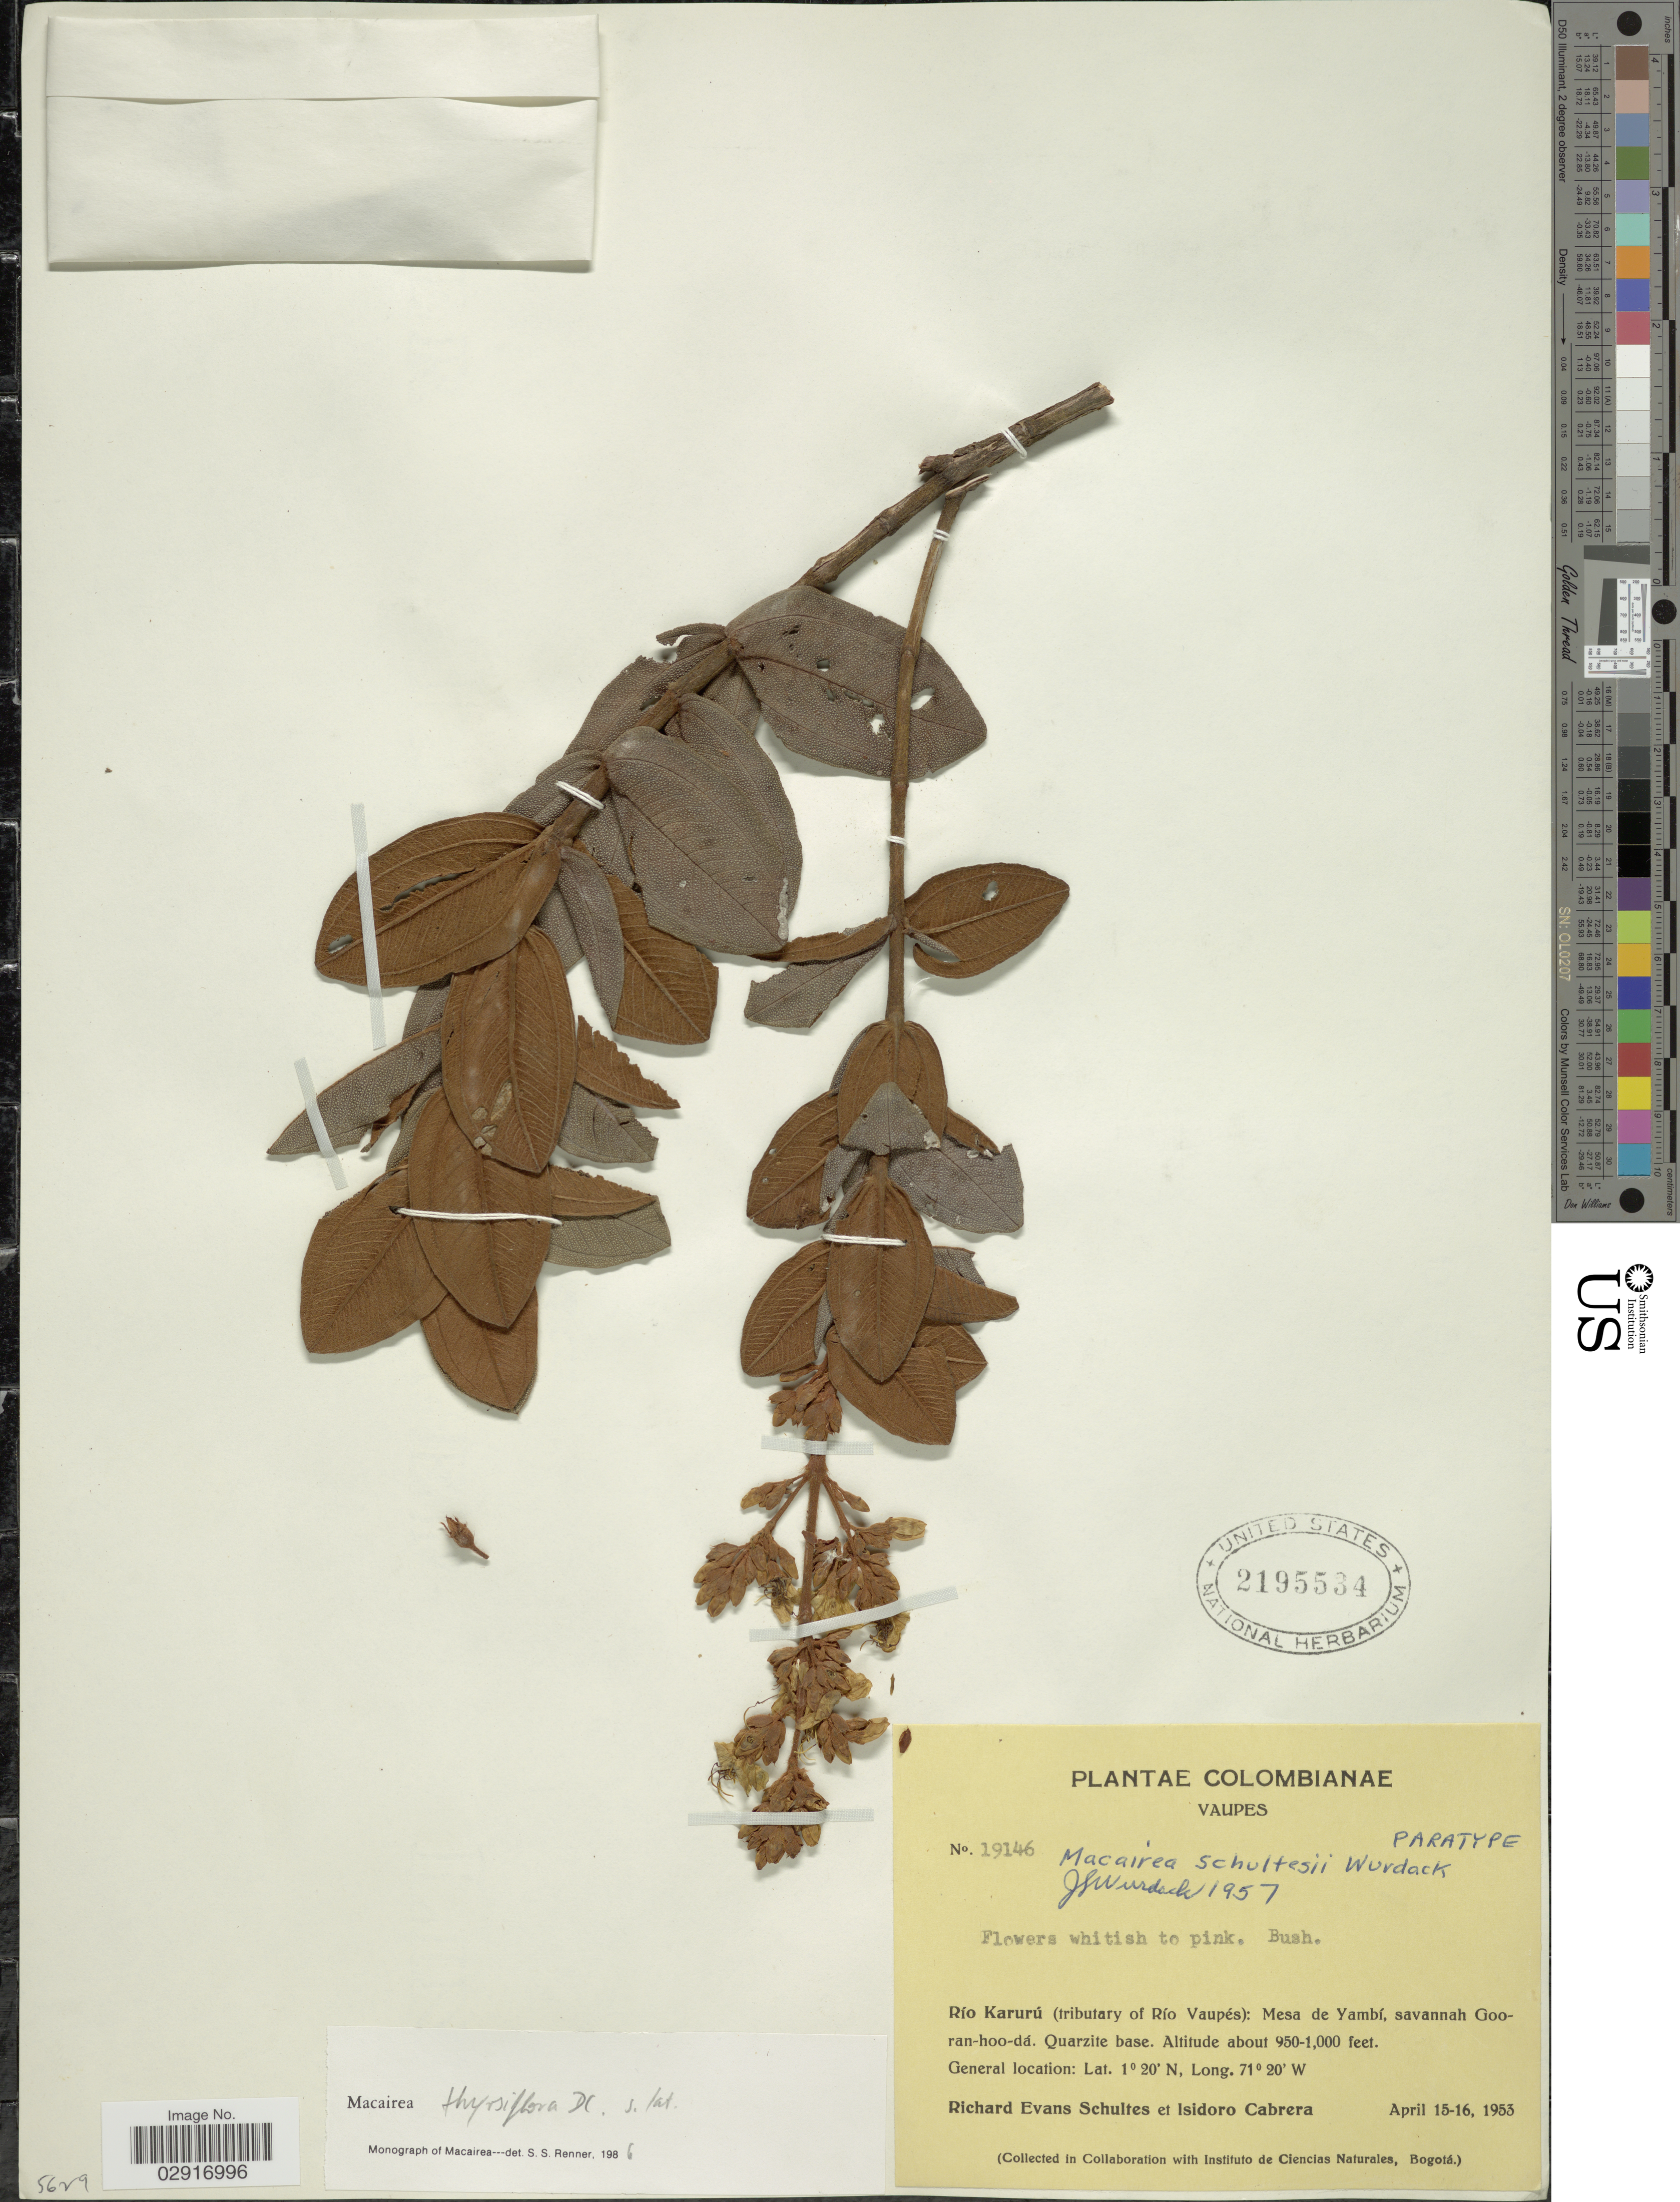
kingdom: Plantae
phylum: Tracheophyta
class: Magnoliopsida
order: Myrtales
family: Melastomataceae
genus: Macairea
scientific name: Macairea schultesii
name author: Wurdack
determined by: Nunes da Silva, Diego, (RB), Jardim Botanico do Rio de Janeiro - Herbario (BRAZIL)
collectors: R. E. Schultes & I. Cabrera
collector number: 19146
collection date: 1953-04-15/1953-04-16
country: Colombia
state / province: Vaupés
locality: Río Karurú (tributary of Río Vaupés): Mesa de Yambí, savannah Gooran-hoo-dá.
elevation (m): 290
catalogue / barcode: US 2195534